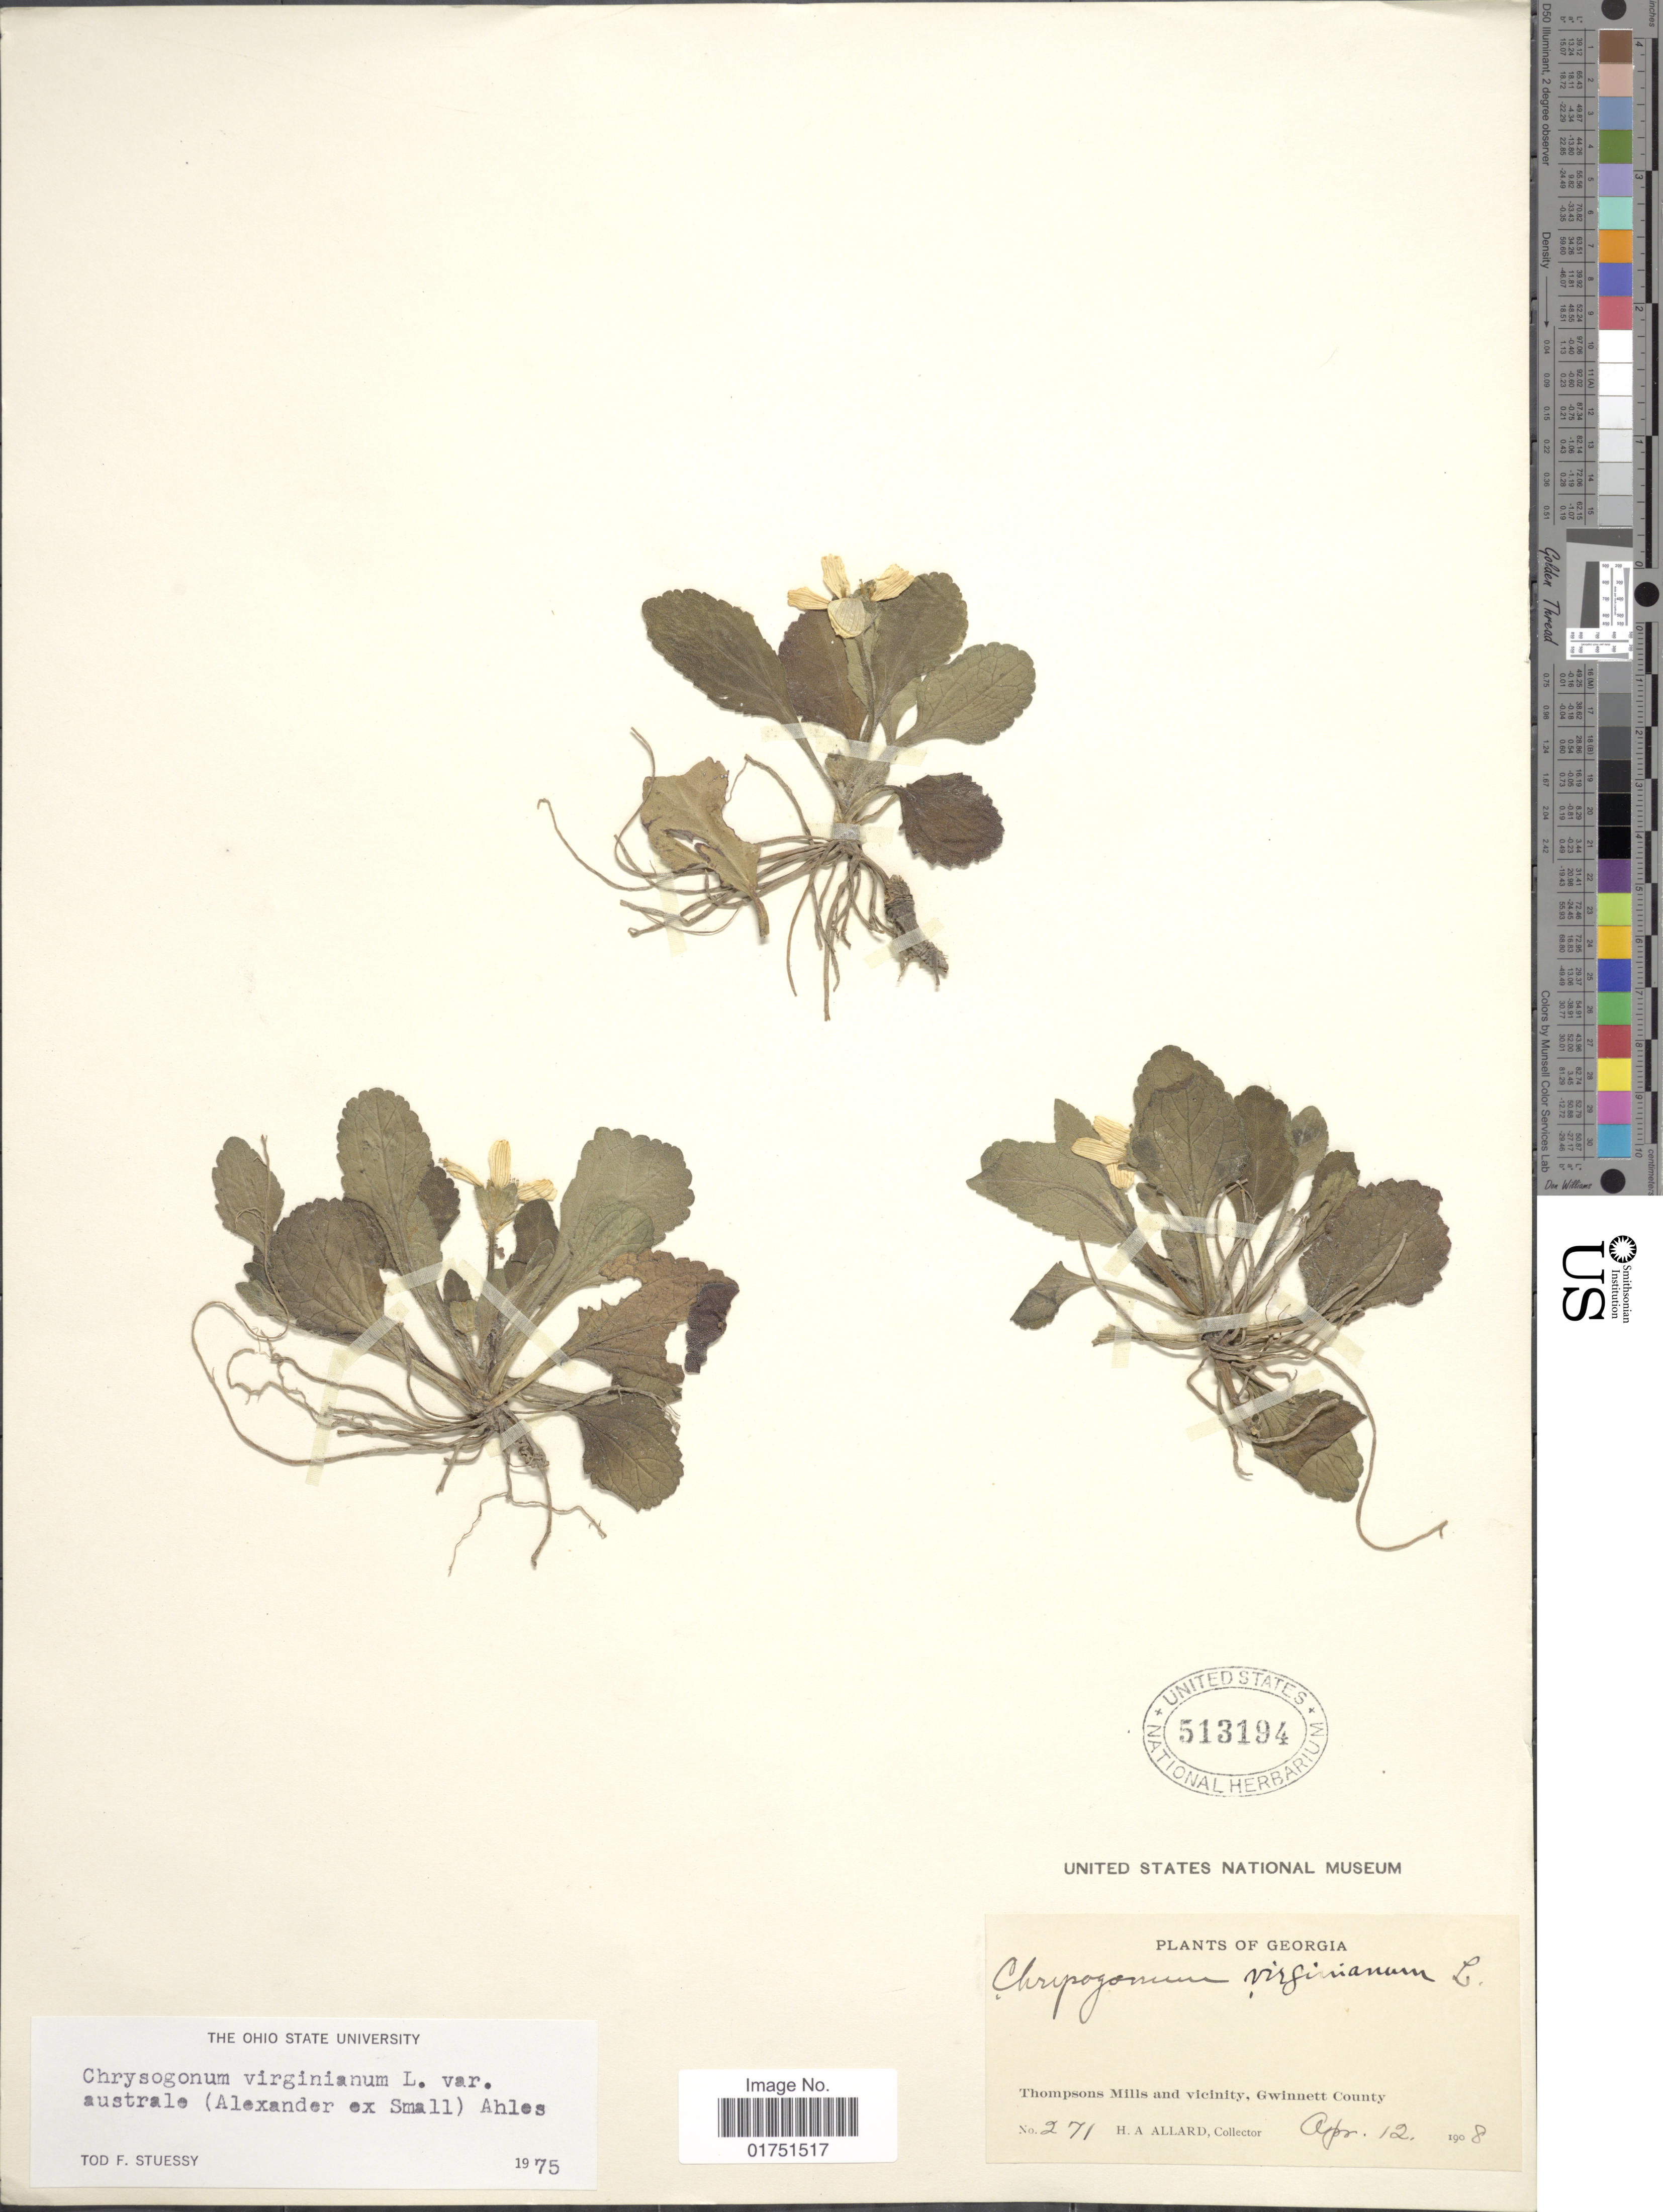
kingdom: Plantae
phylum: Tracheophyta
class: Magnoliopsida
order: Asterales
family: Asteraceae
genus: Chrysogonum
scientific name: Chrysogonum virginianum var. australe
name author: (Alexander ex Small) Ahles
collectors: H. A. Allard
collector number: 271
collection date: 1908-04-12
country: United States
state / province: Georgia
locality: Thompson Mills and vicinity, Gwinnett County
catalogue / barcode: US 513194